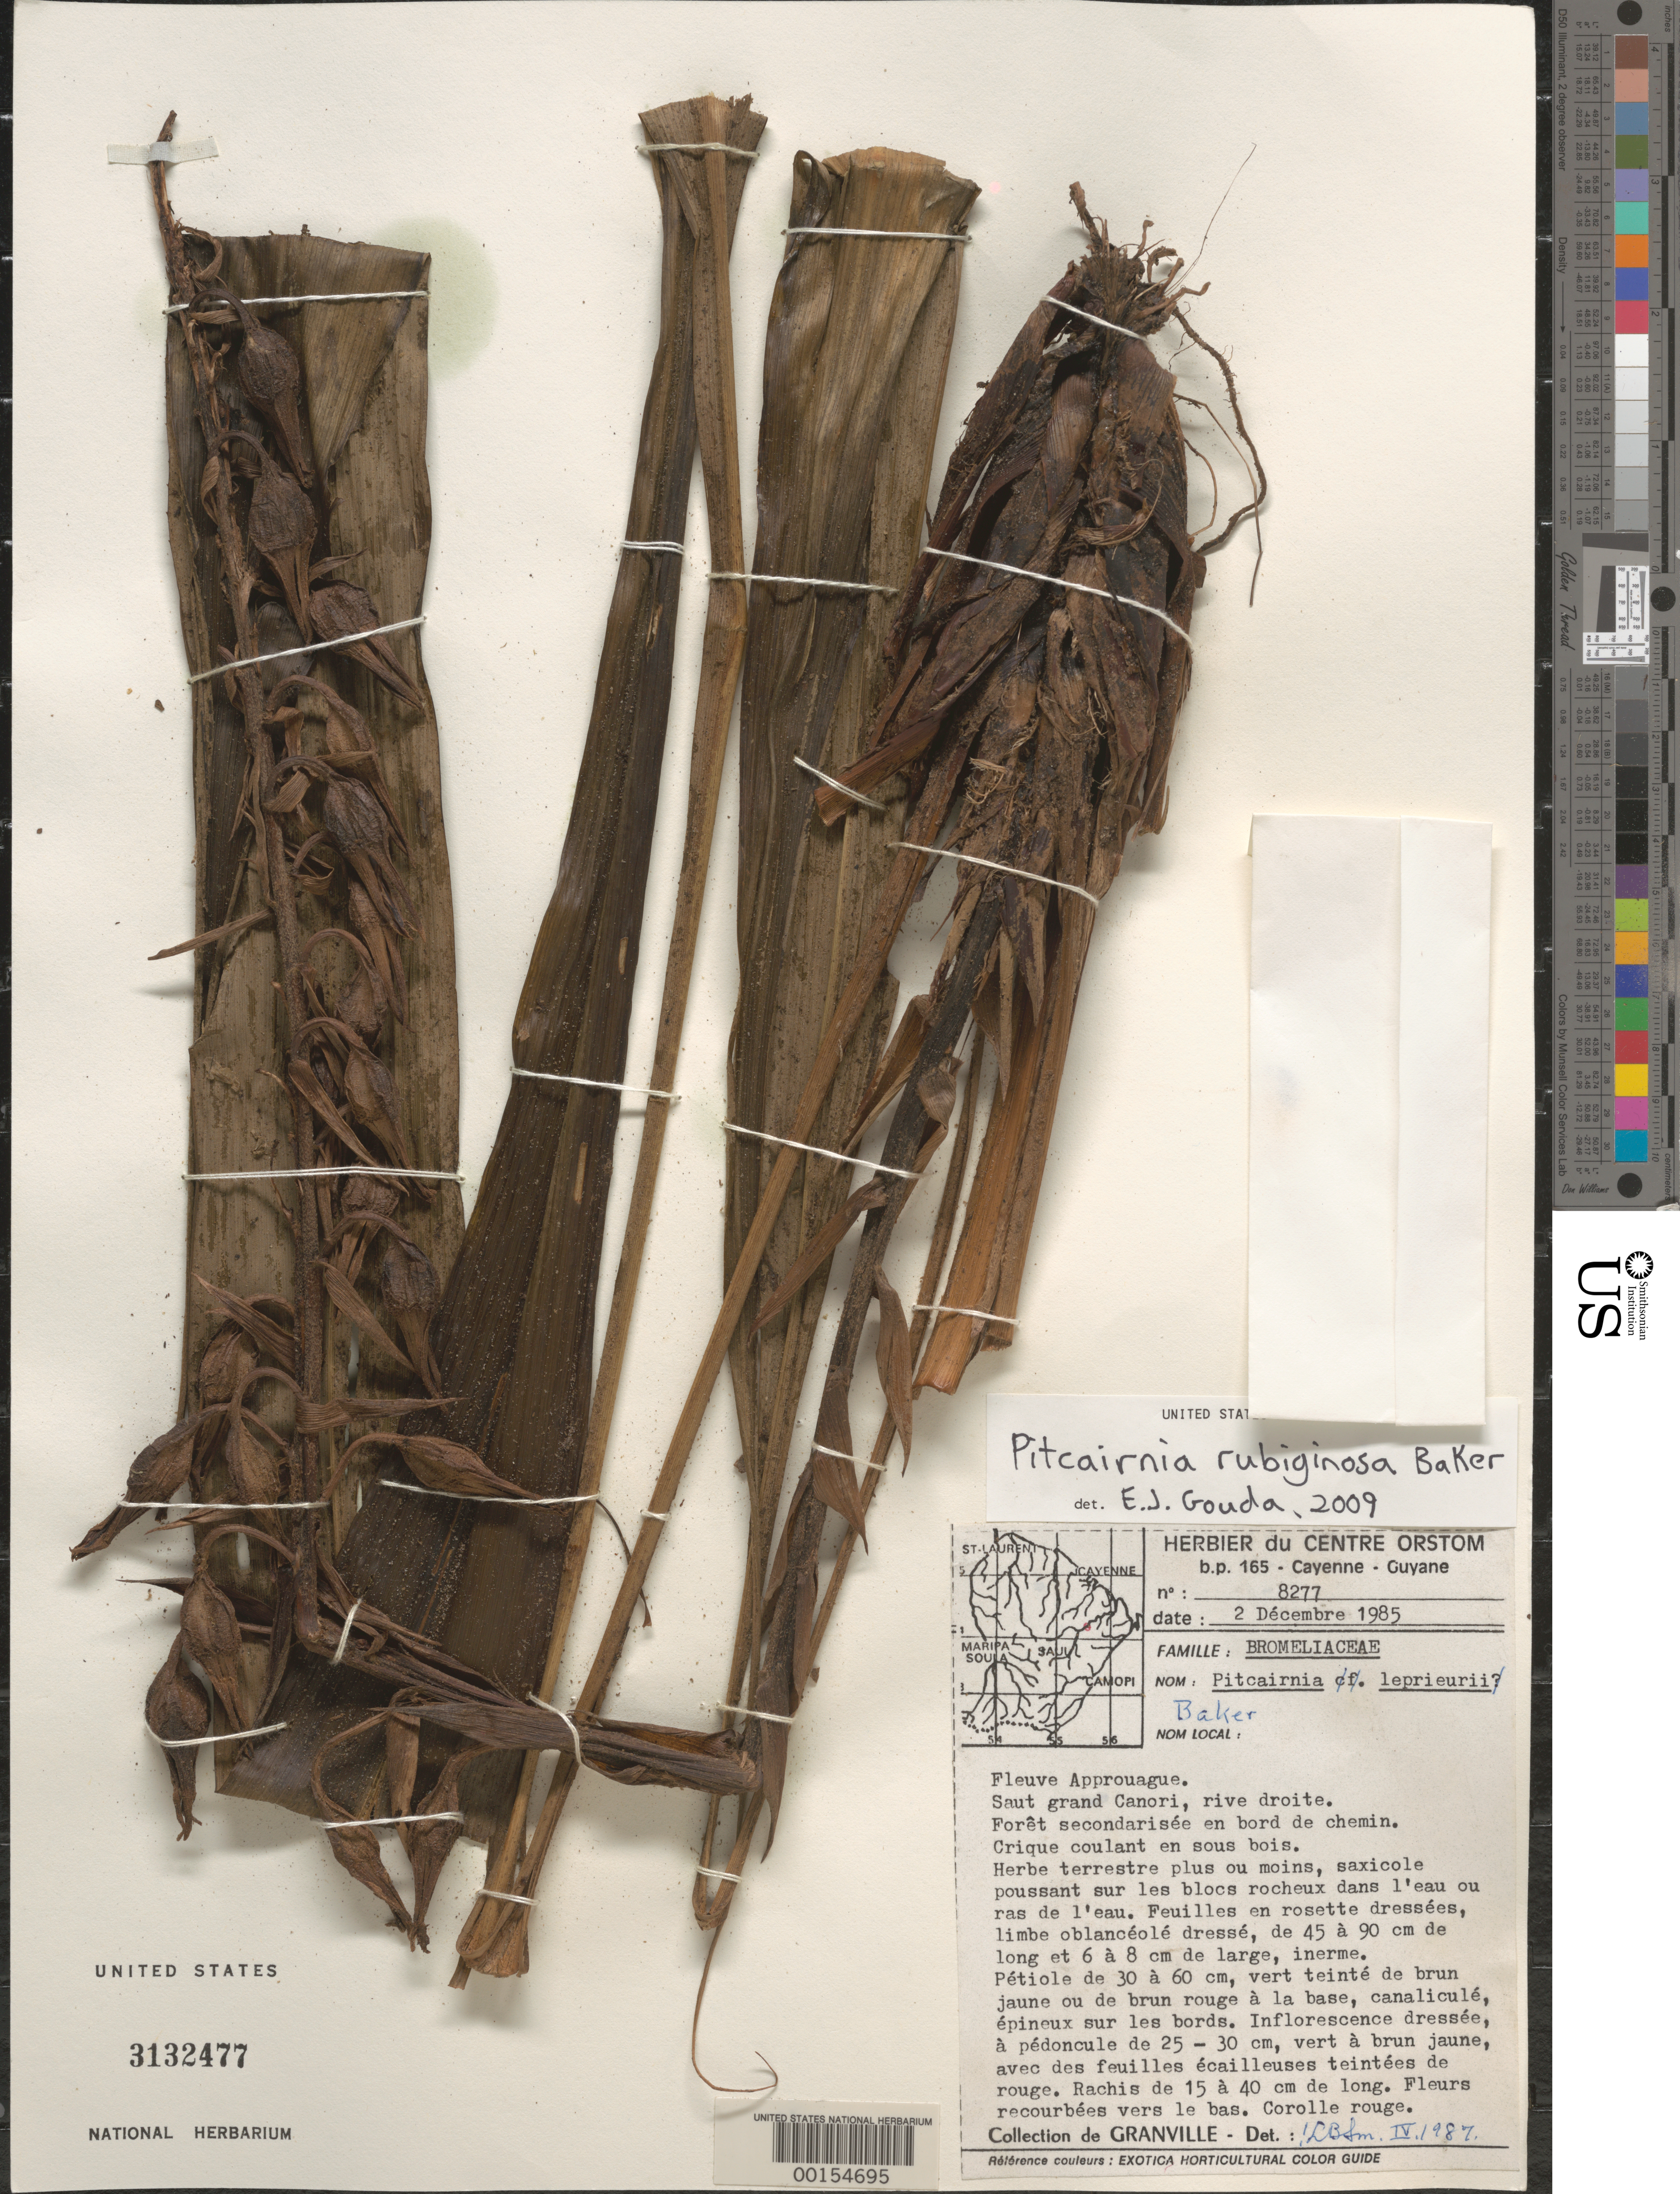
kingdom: Plantae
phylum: Tracheophyta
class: Liliopsida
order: Poales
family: Bromeliaceae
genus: Pitcairnia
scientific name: Pitcairnia rubiginosa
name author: Baker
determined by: Gouda, E. J.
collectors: J.-J. de Granville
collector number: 8277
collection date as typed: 2-Dec-85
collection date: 1985-12-02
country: French Guiana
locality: Approuague R., Saut grand Cañori, rive droite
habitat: Forêt secondarisée en bord de chemin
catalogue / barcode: US 3132477